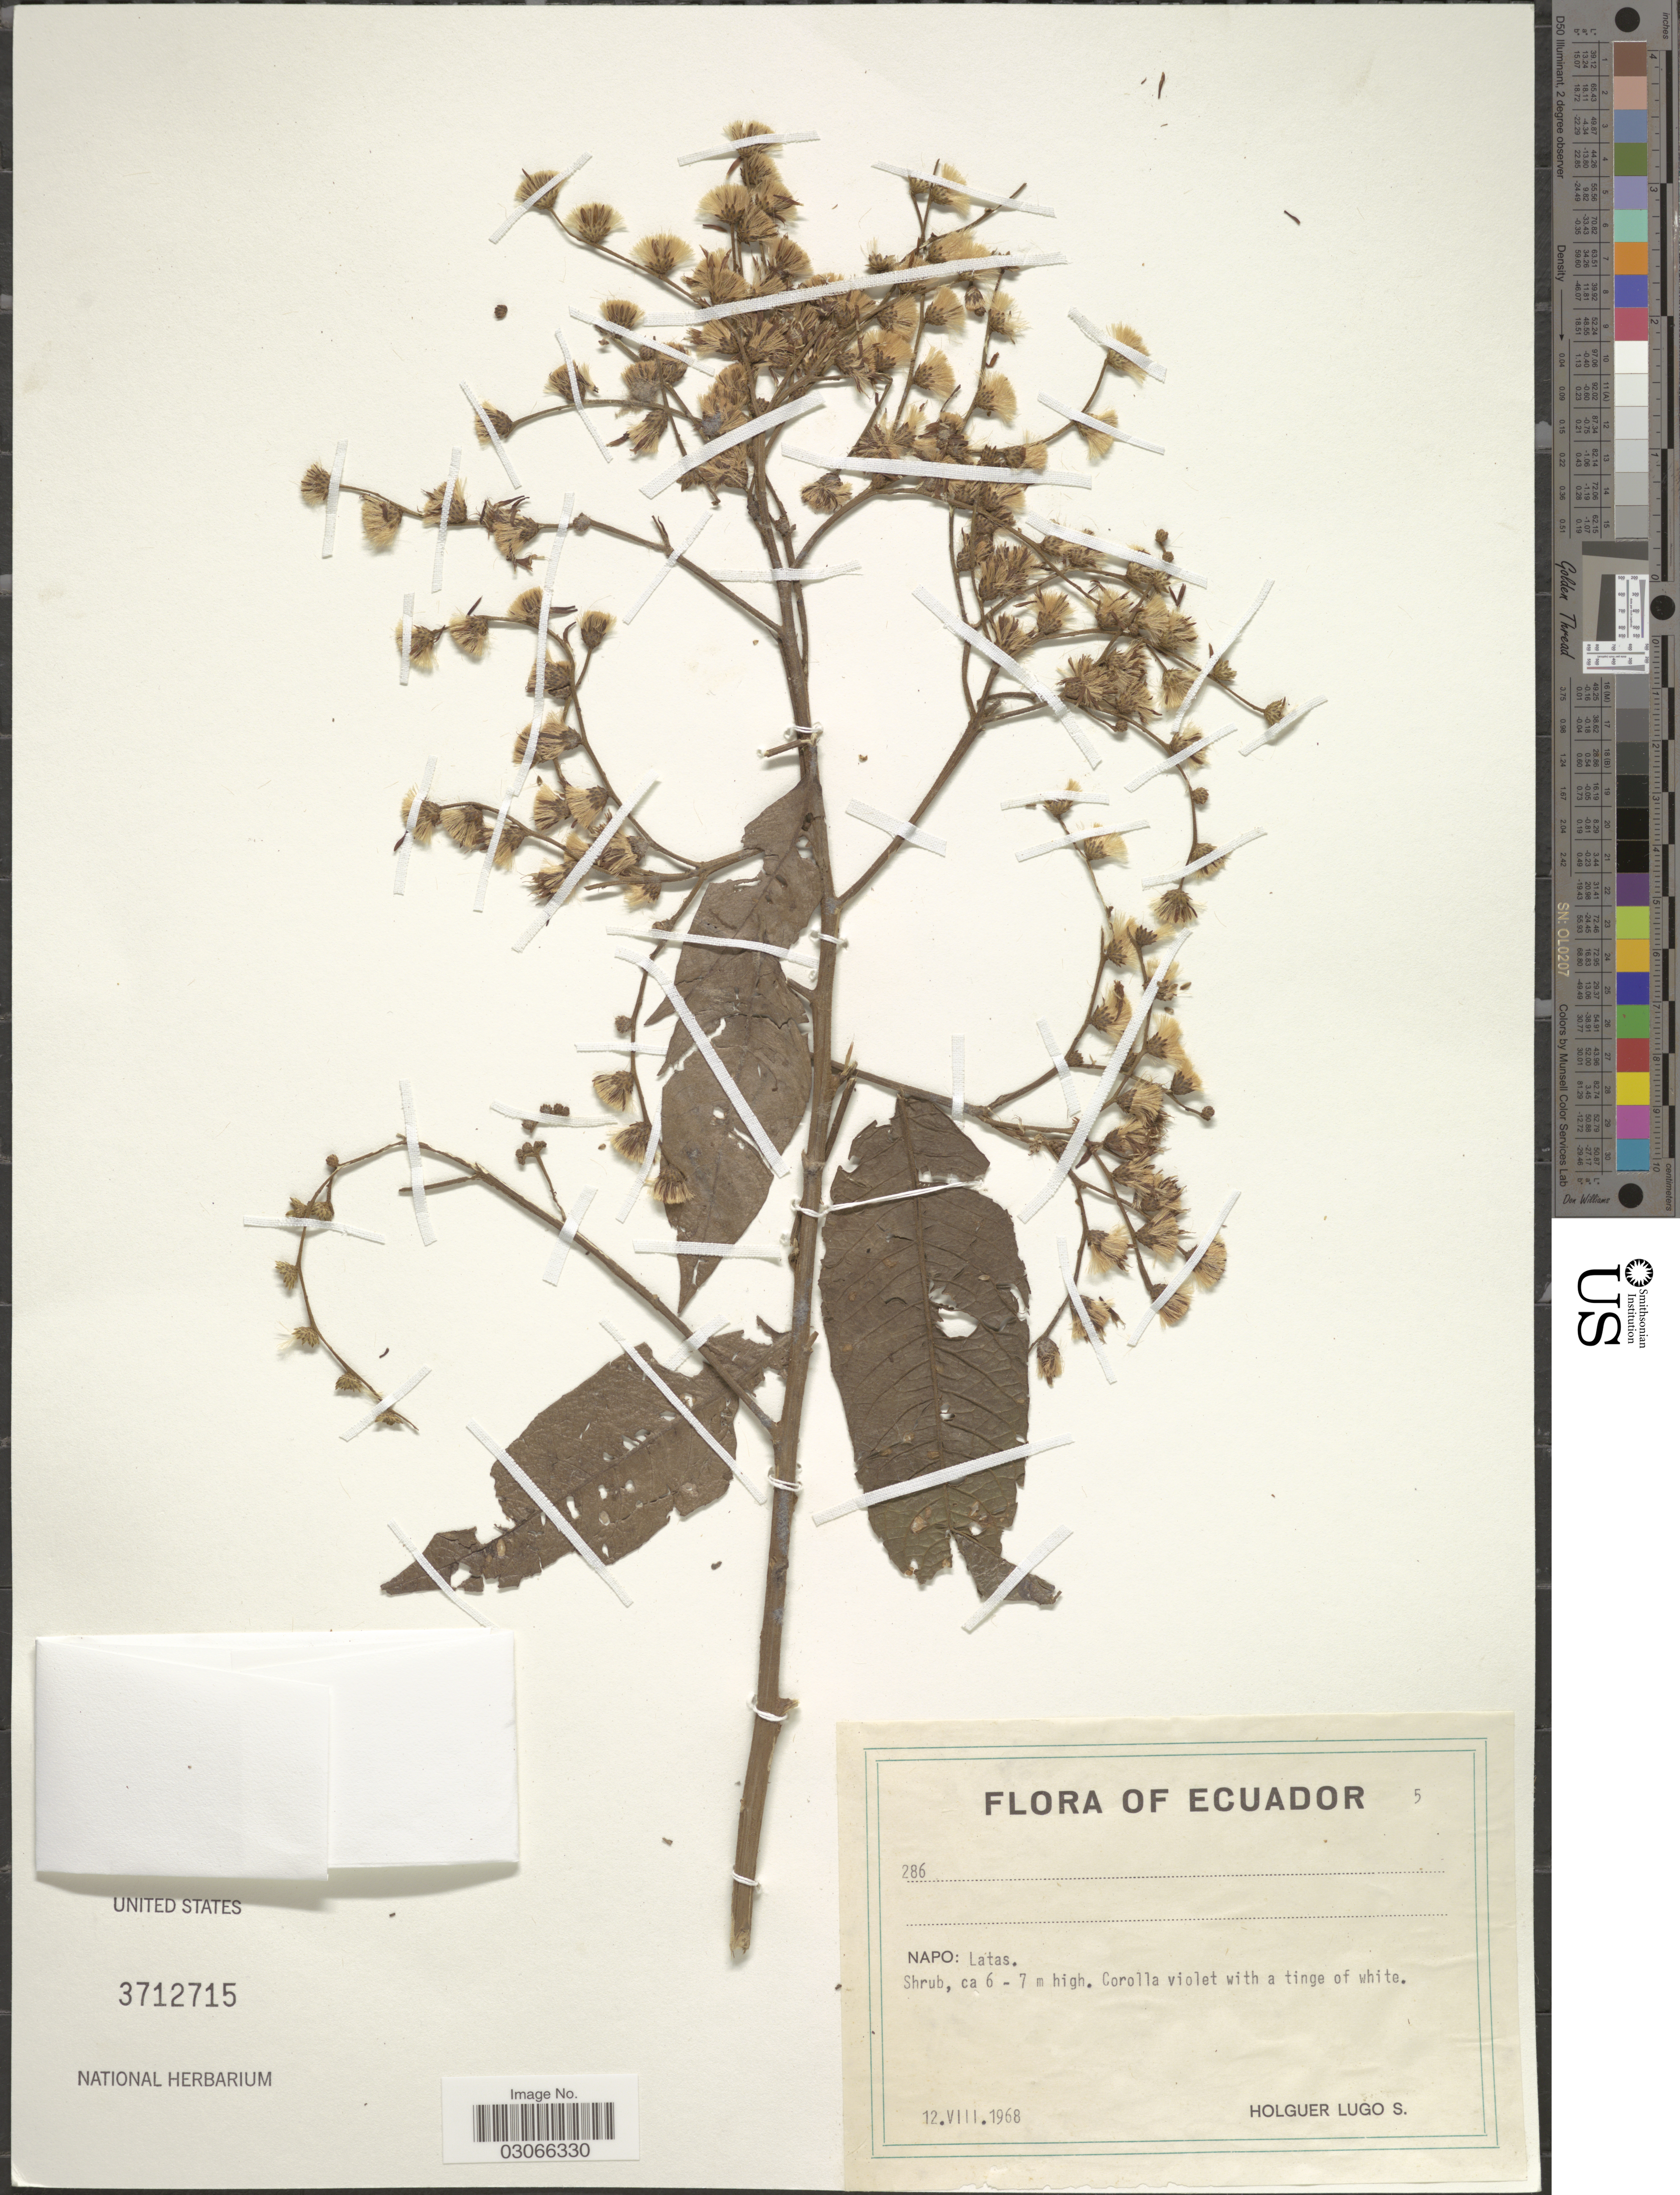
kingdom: Plantae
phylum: Tracheophyta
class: Magnoliopsida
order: Asterales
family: Asteraceae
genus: Vernonanthura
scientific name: Vernonanthura patens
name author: (Kunth) H. Rob.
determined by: Renon, Polla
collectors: H. Lugo S.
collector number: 286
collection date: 1968-08-12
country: Ecuador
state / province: Napo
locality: Latas.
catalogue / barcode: US 3712715